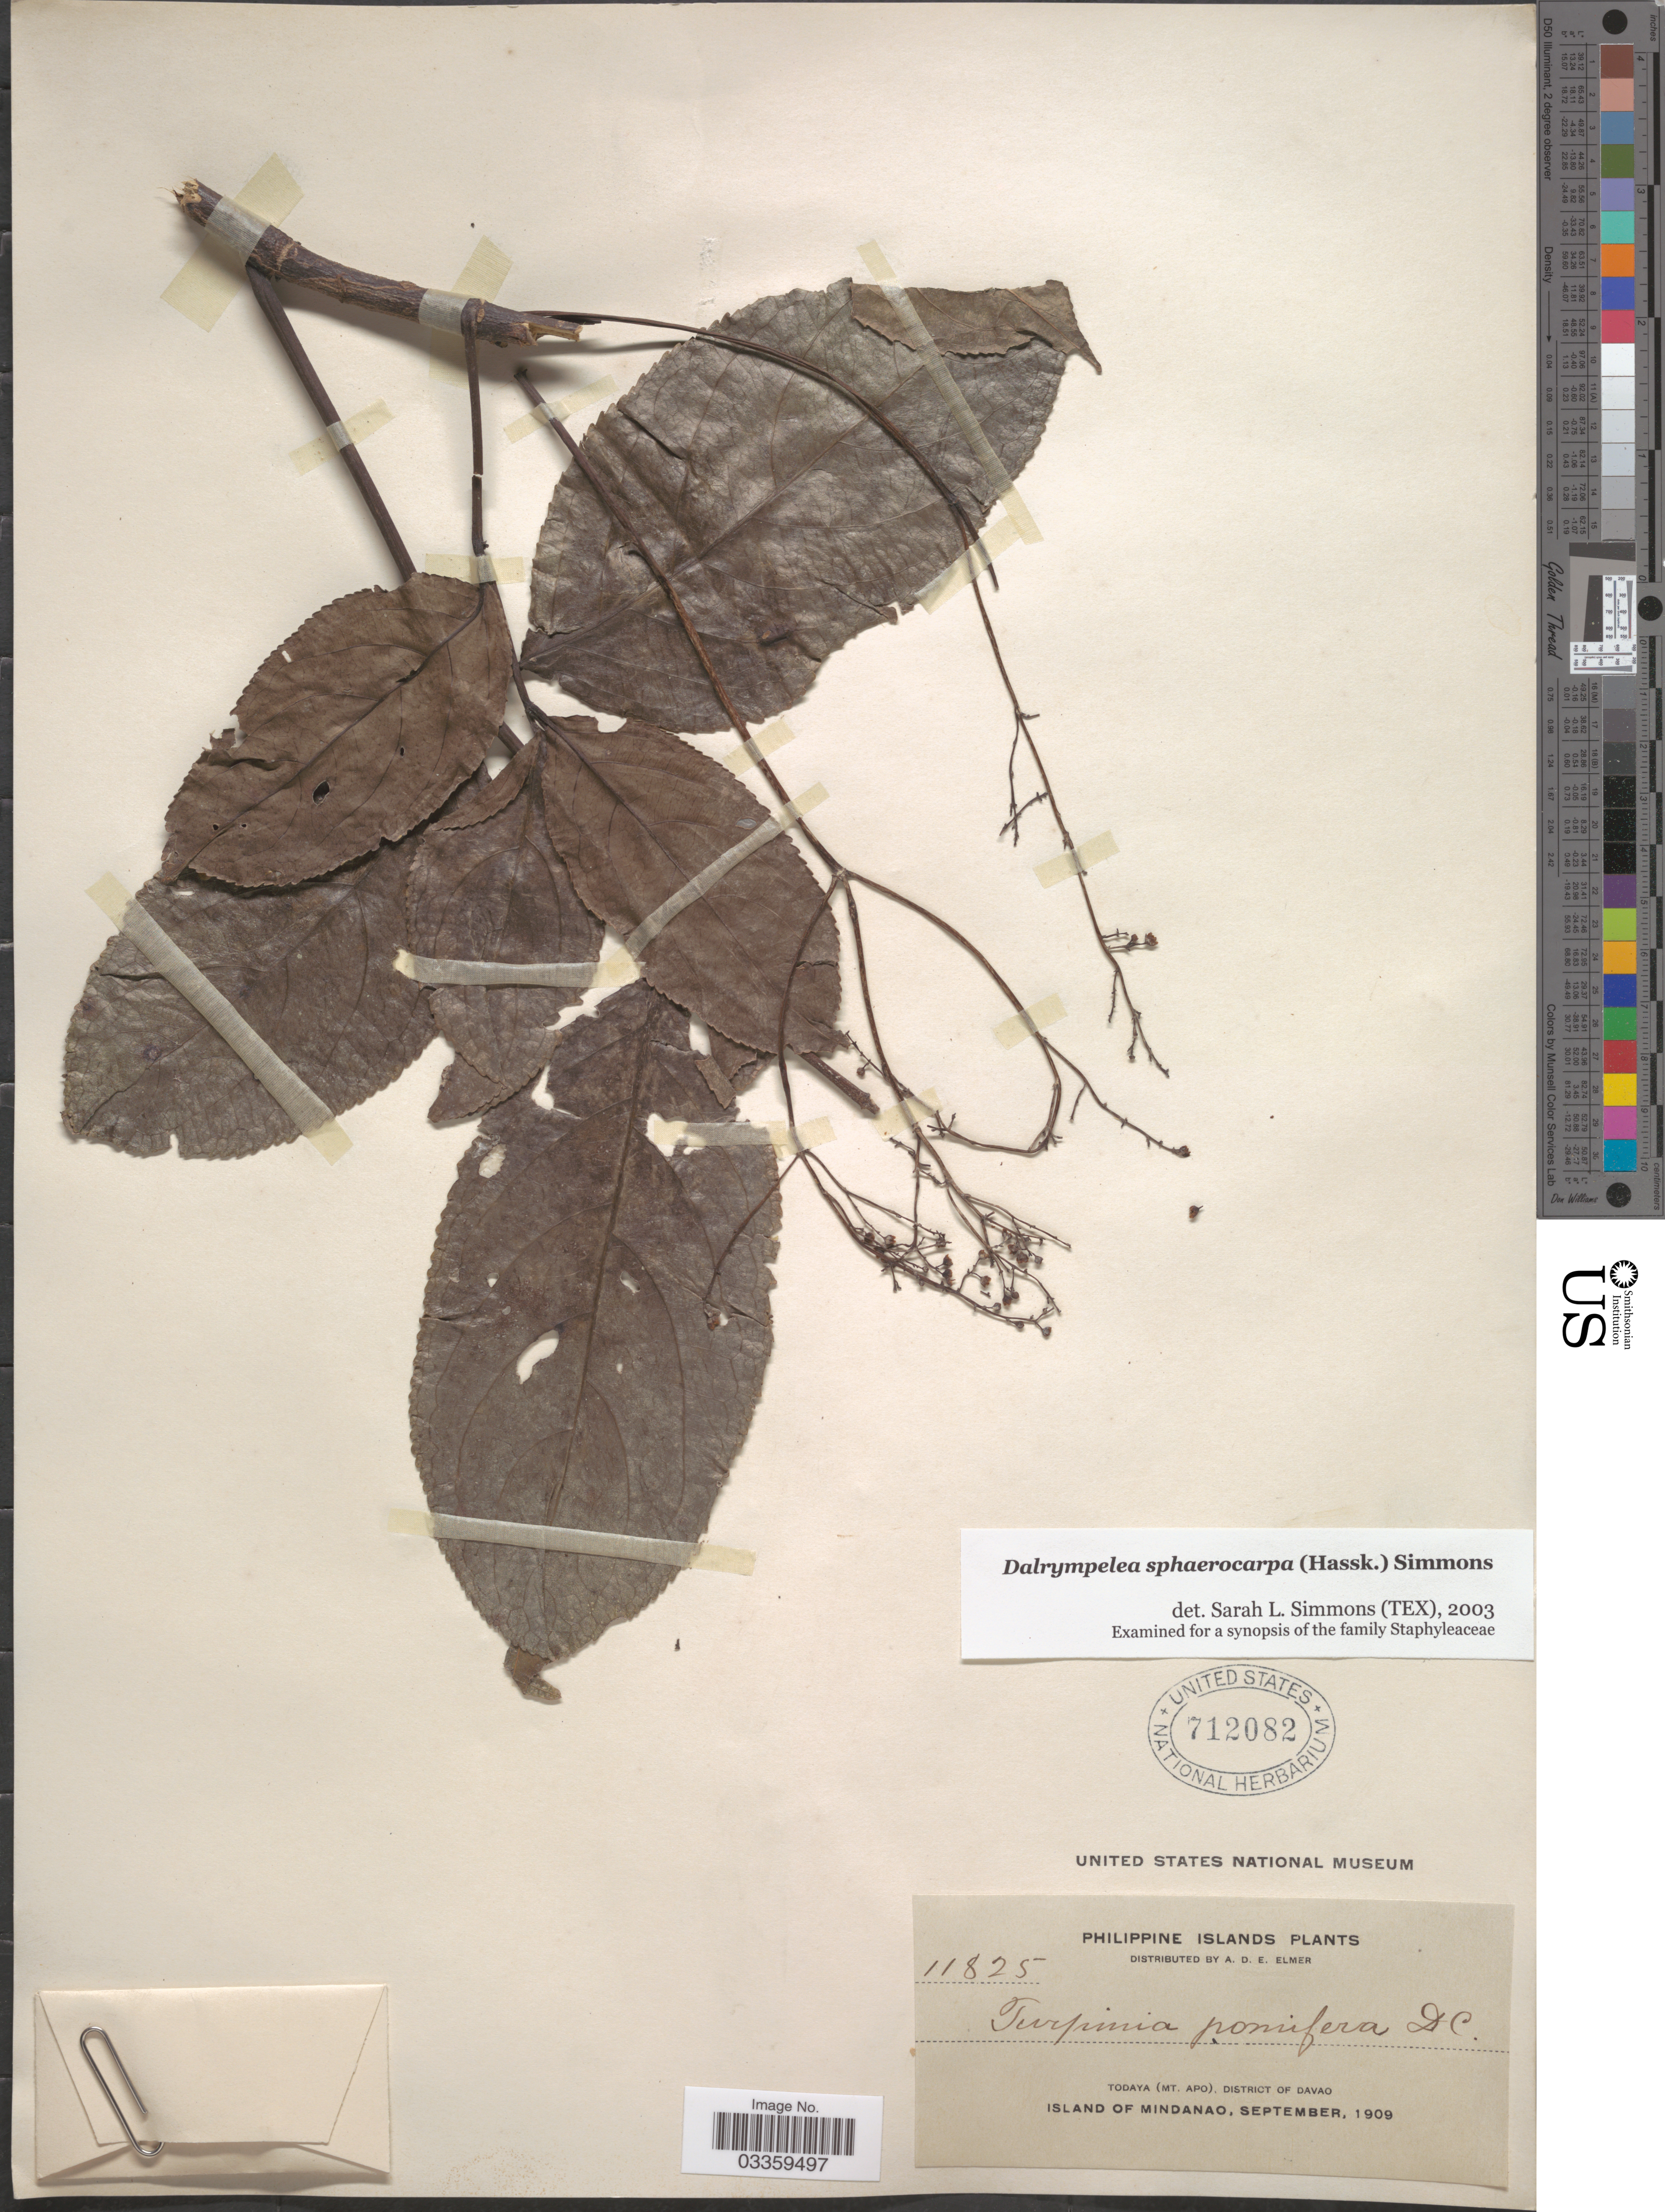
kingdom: Plantae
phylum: Tracheophyta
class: Magnoliopsida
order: Crossosomatales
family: Staphyleaceae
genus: Dalrympelea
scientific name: Dalrympelea sphaerocarpa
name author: (Hassk.) Nor-Ezzaw.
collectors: A. D. E. Elmer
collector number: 11825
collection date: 1909-09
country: Philippines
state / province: Davao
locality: Philippine Islands. Todaya (Mt. Apo), District of Davao. Island of Mindanao.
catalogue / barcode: US 712082